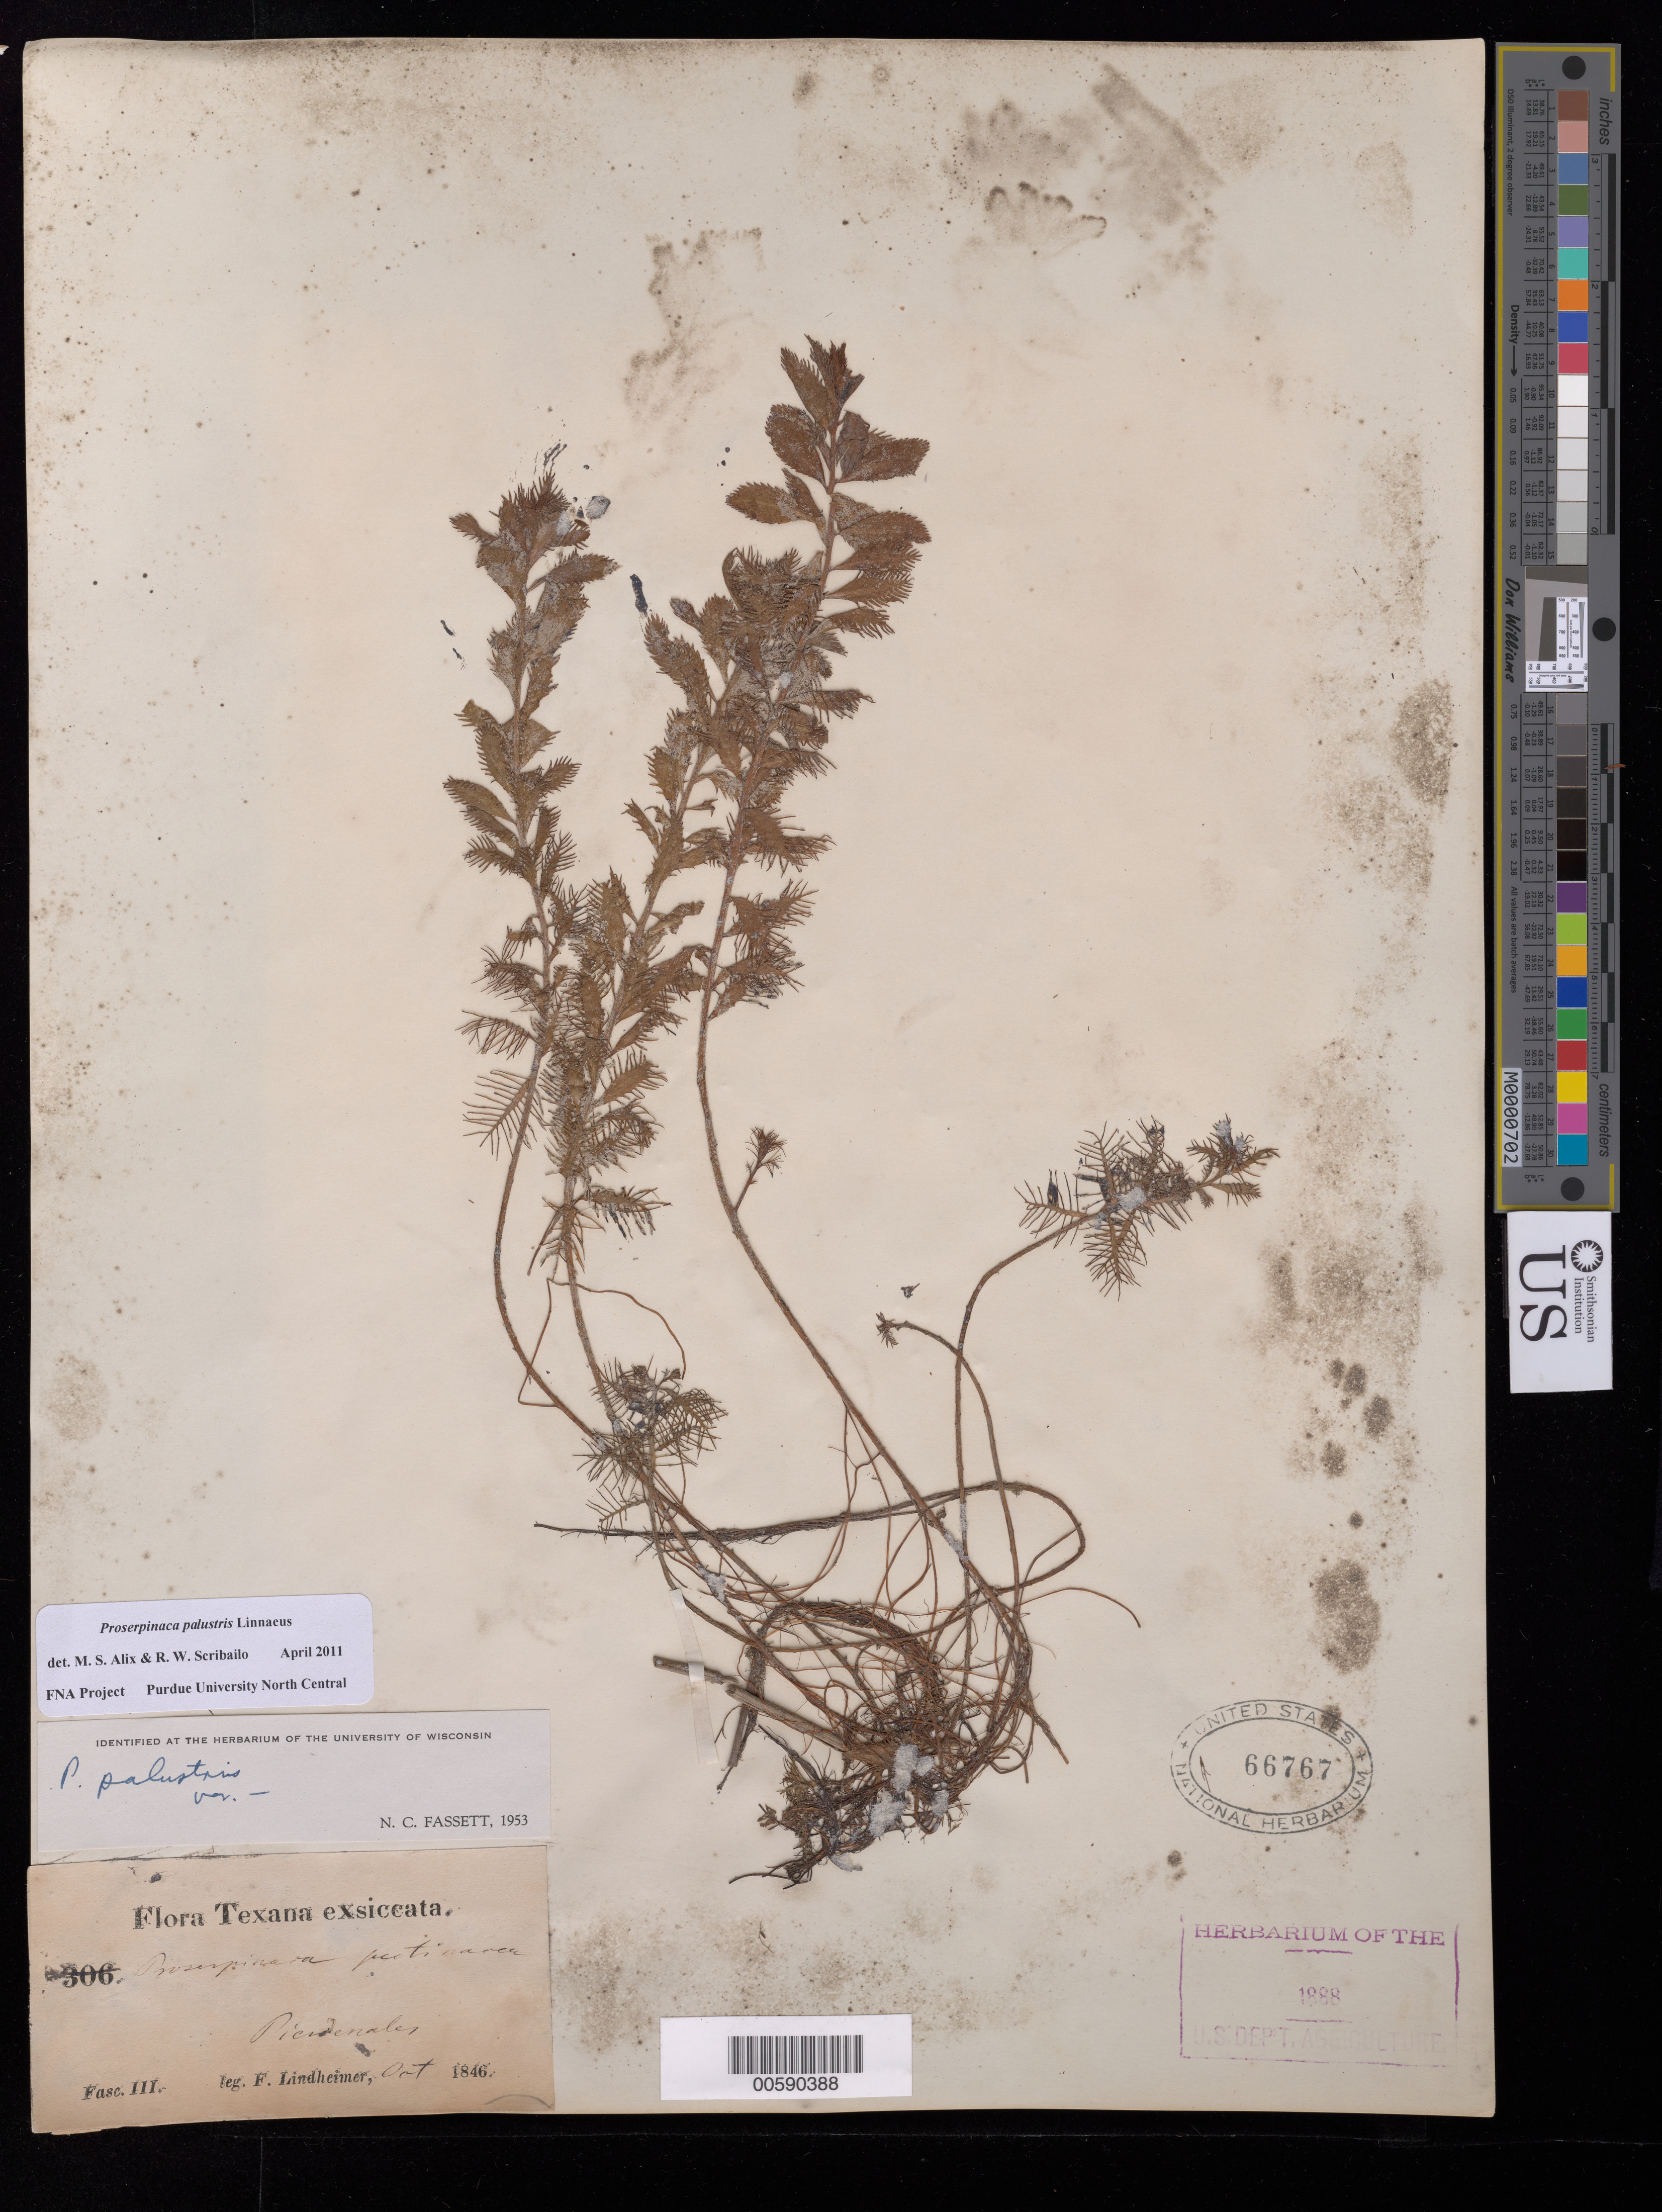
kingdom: Plantae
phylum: Tracheophyta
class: Magnoliopsida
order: Saxifragales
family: Haloragaceae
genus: Proserpinaca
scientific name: Proserpinaca palustris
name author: L.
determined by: Scribailo, R. W.; Alix, M. S.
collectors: F. J. Lindheimer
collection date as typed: Oct 1846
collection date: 1846-10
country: United States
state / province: Texas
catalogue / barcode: US 66767